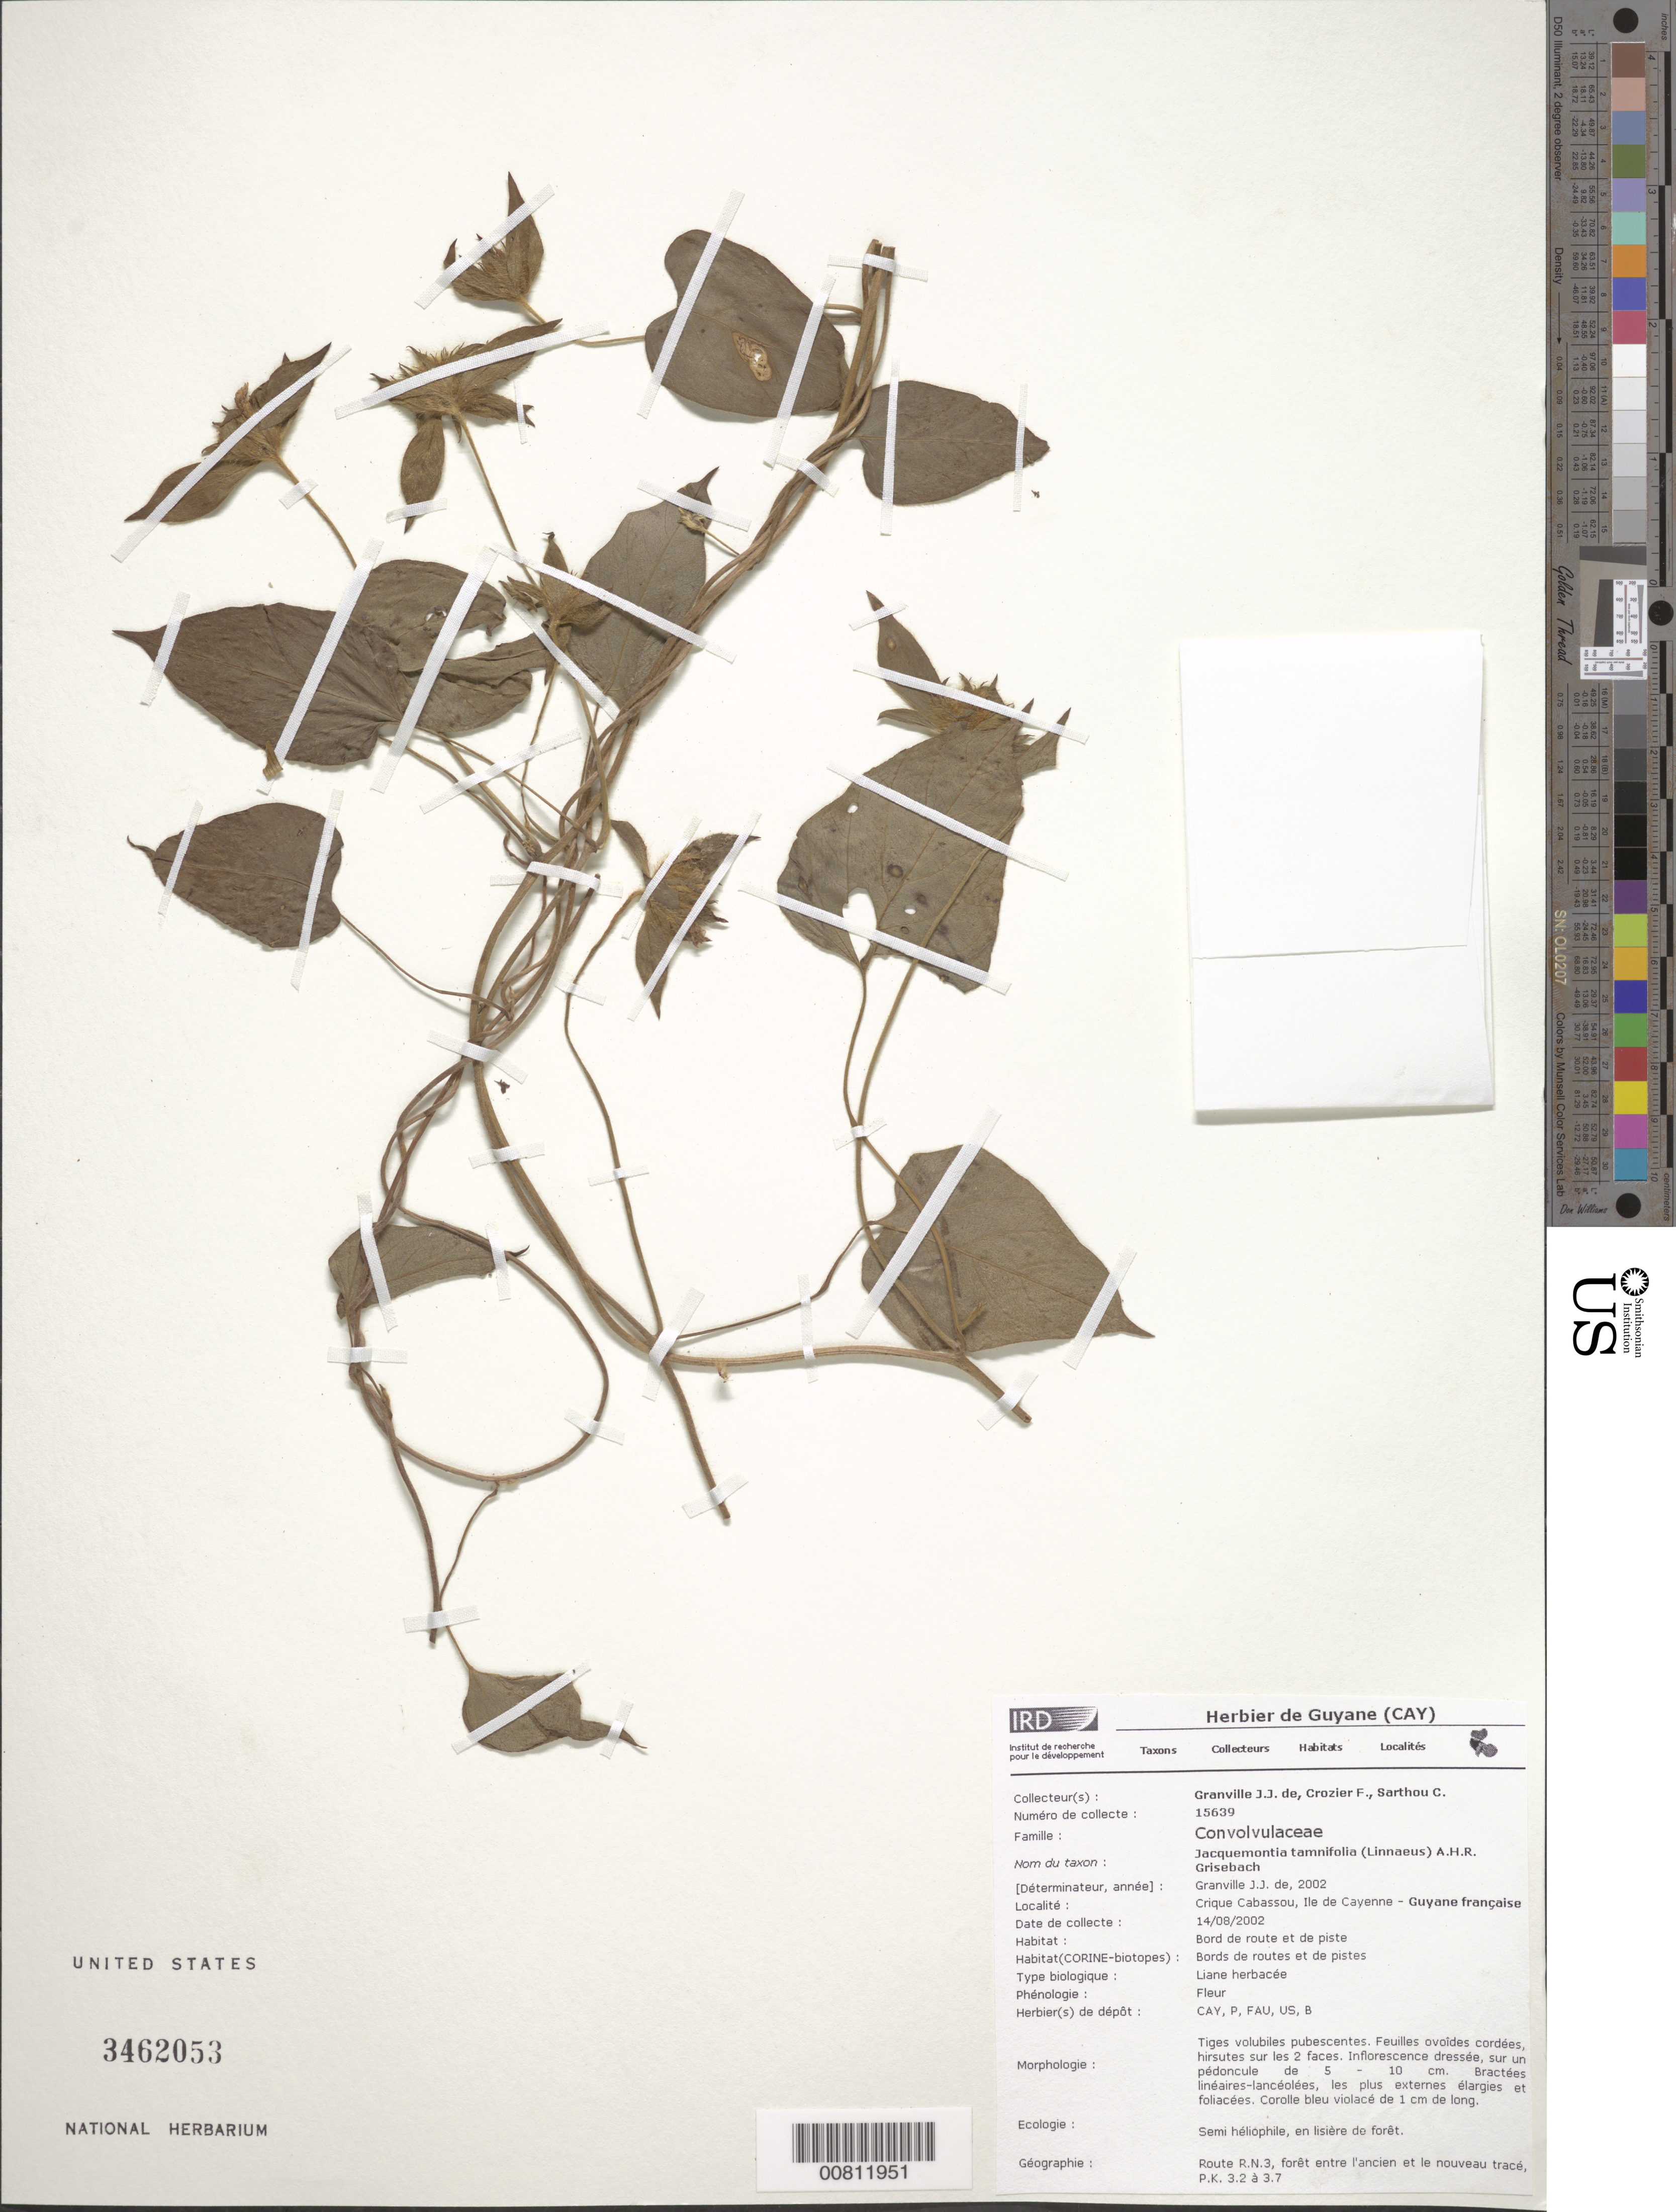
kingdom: Plantae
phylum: Tracheophyta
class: Magnoliopsida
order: Solanales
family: Convolvulaceae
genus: Jacquemontia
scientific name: Jacquemontia tamnifolia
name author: (L.) Griseb.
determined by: Granville, J. J. de, (CAY), Institut de Recherche pour le Developpement (IRD) (FRENCH GUIANA)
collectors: J.-J. de Granville & F. Crozier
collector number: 15639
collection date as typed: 14-Aug-02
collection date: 2002-08-14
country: French Guiana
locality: Crique Cabassou, Ile de Cayenne, Route R.N. 3, nouveau trace, PK 3.2-3.7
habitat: Bordes de routes et de pistes; semi heliophile, en lisière de forêt ancienne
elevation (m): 8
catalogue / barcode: US 3462053